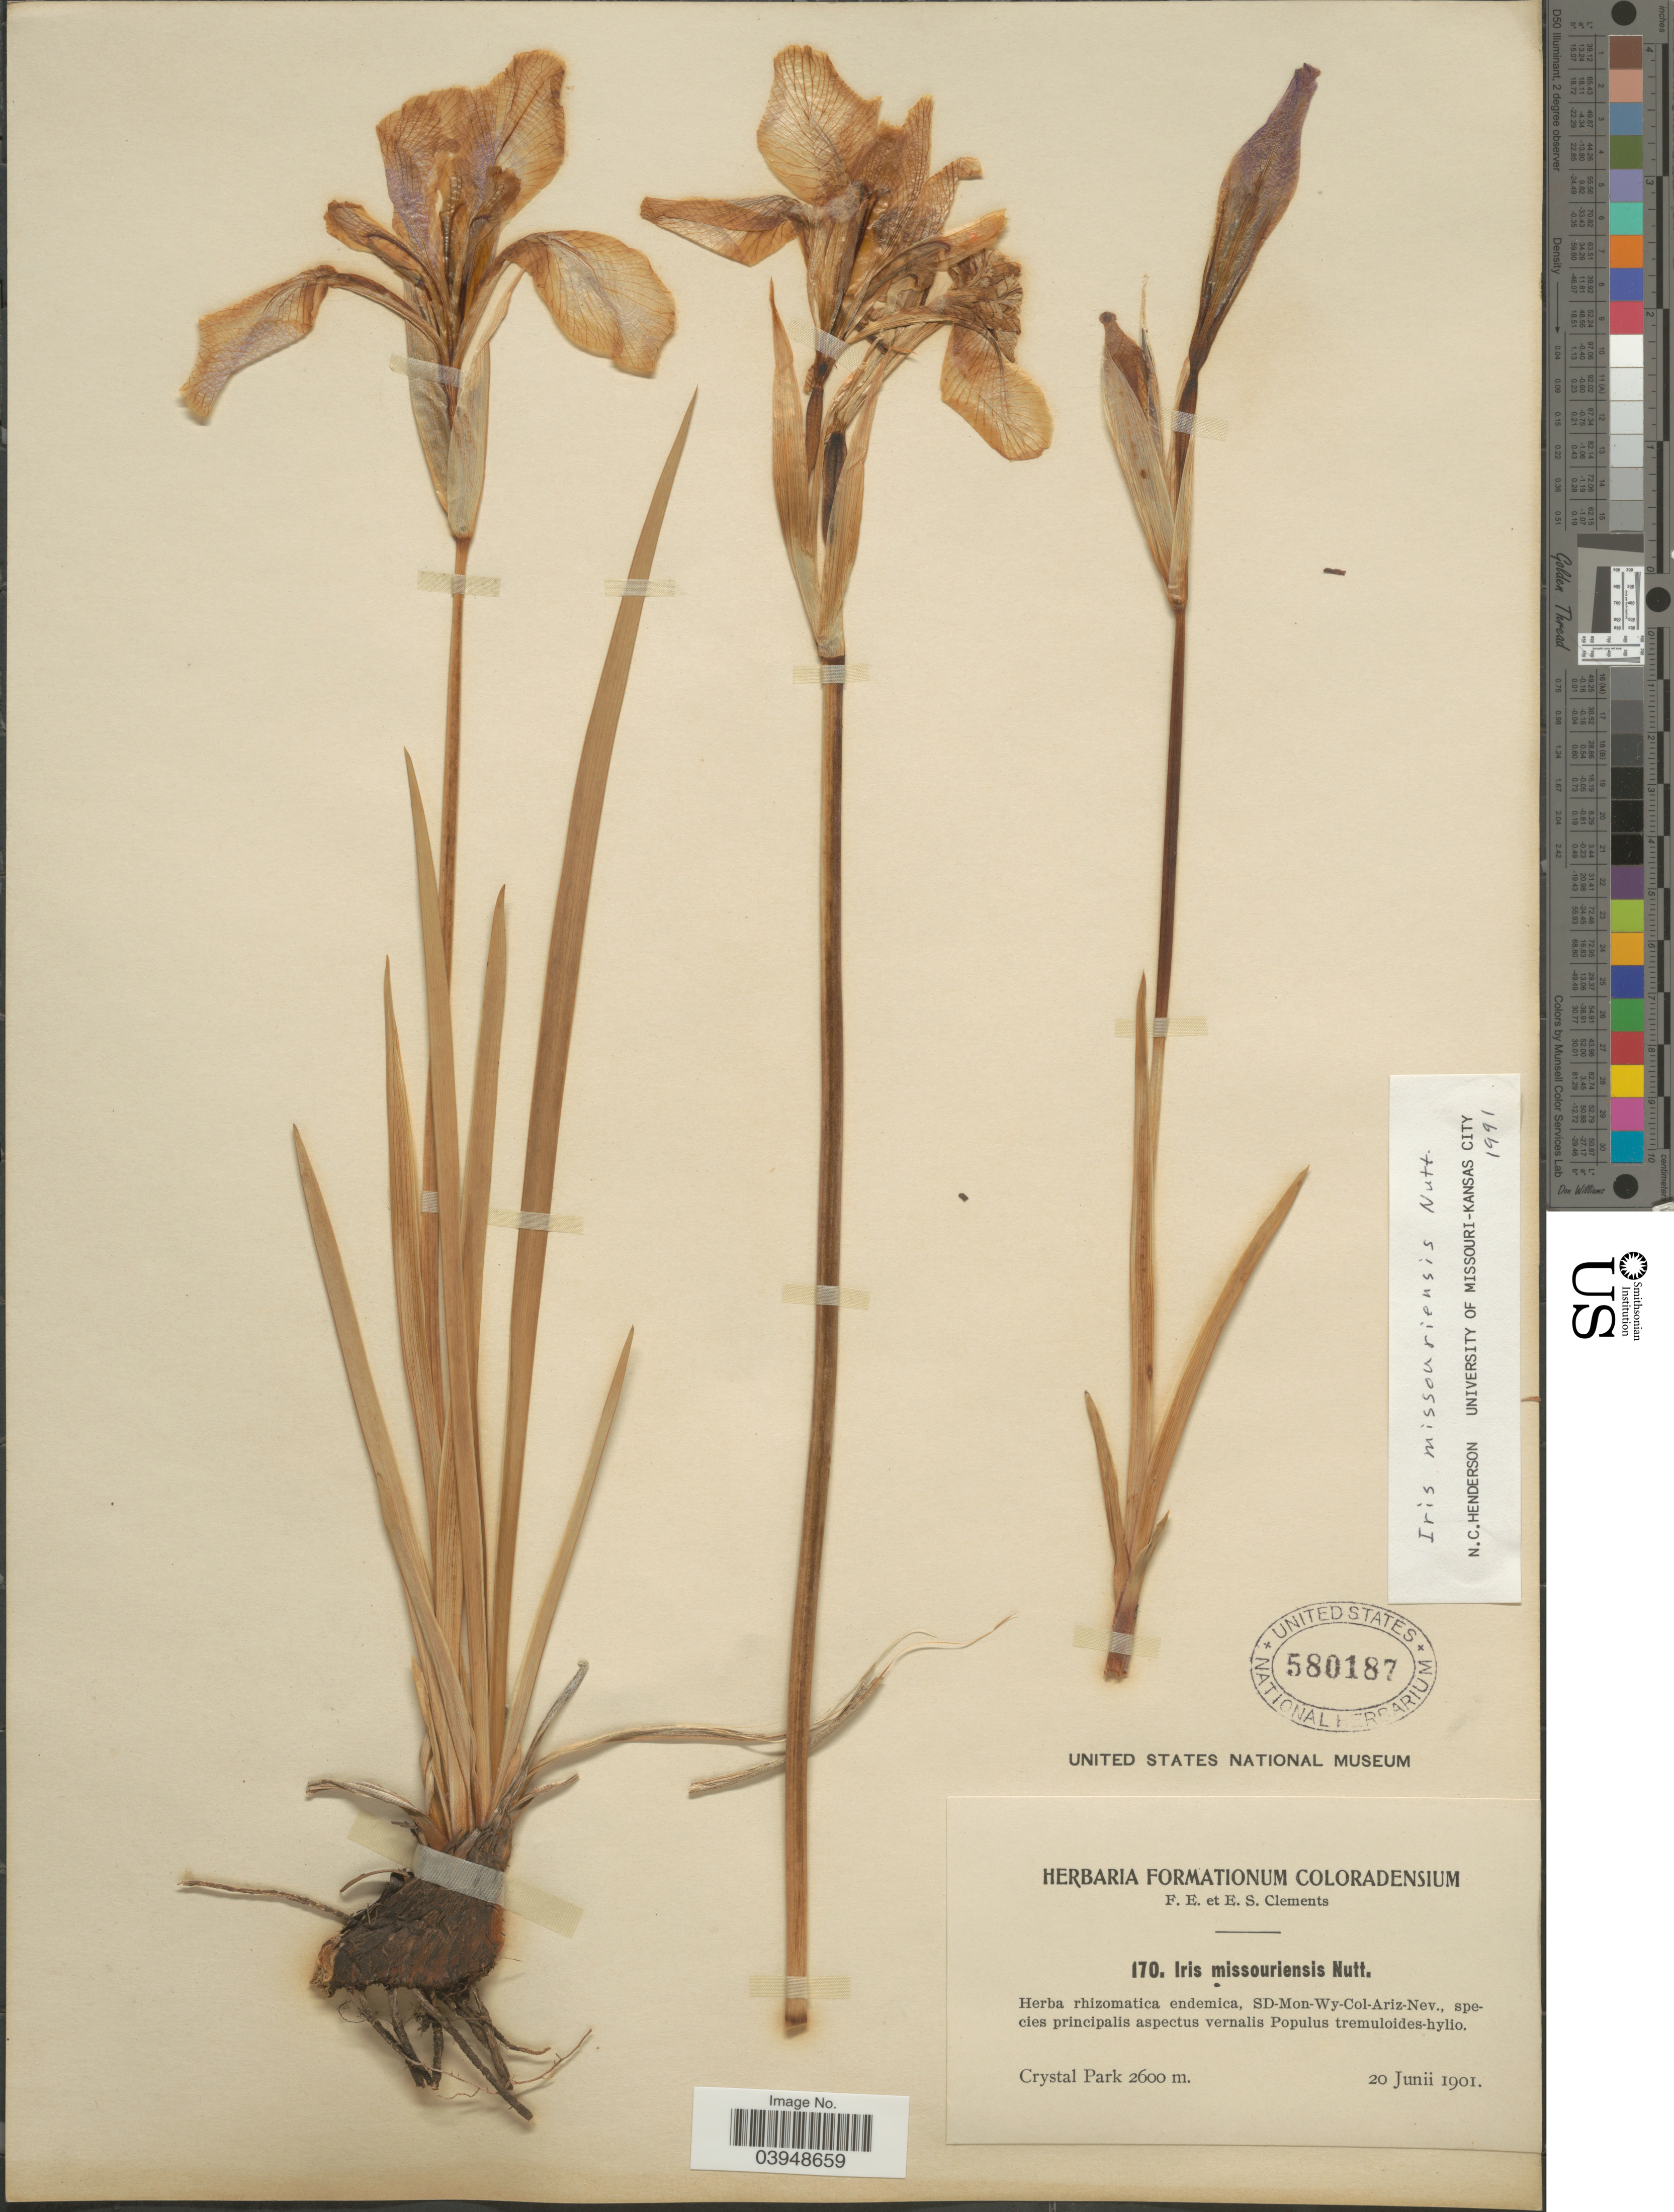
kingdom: Plantae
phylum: Tracheophyta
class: Liliopsida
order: Asparagales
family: Iridaceae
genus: Iris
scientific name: Iris missouriensis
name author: Nutt.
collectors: F. E. Clements & E. S. Clements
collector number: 170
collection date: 1901-06-20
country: United States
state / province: Colorado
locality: Crystal Park.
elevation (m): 2600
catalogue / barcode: US 580187